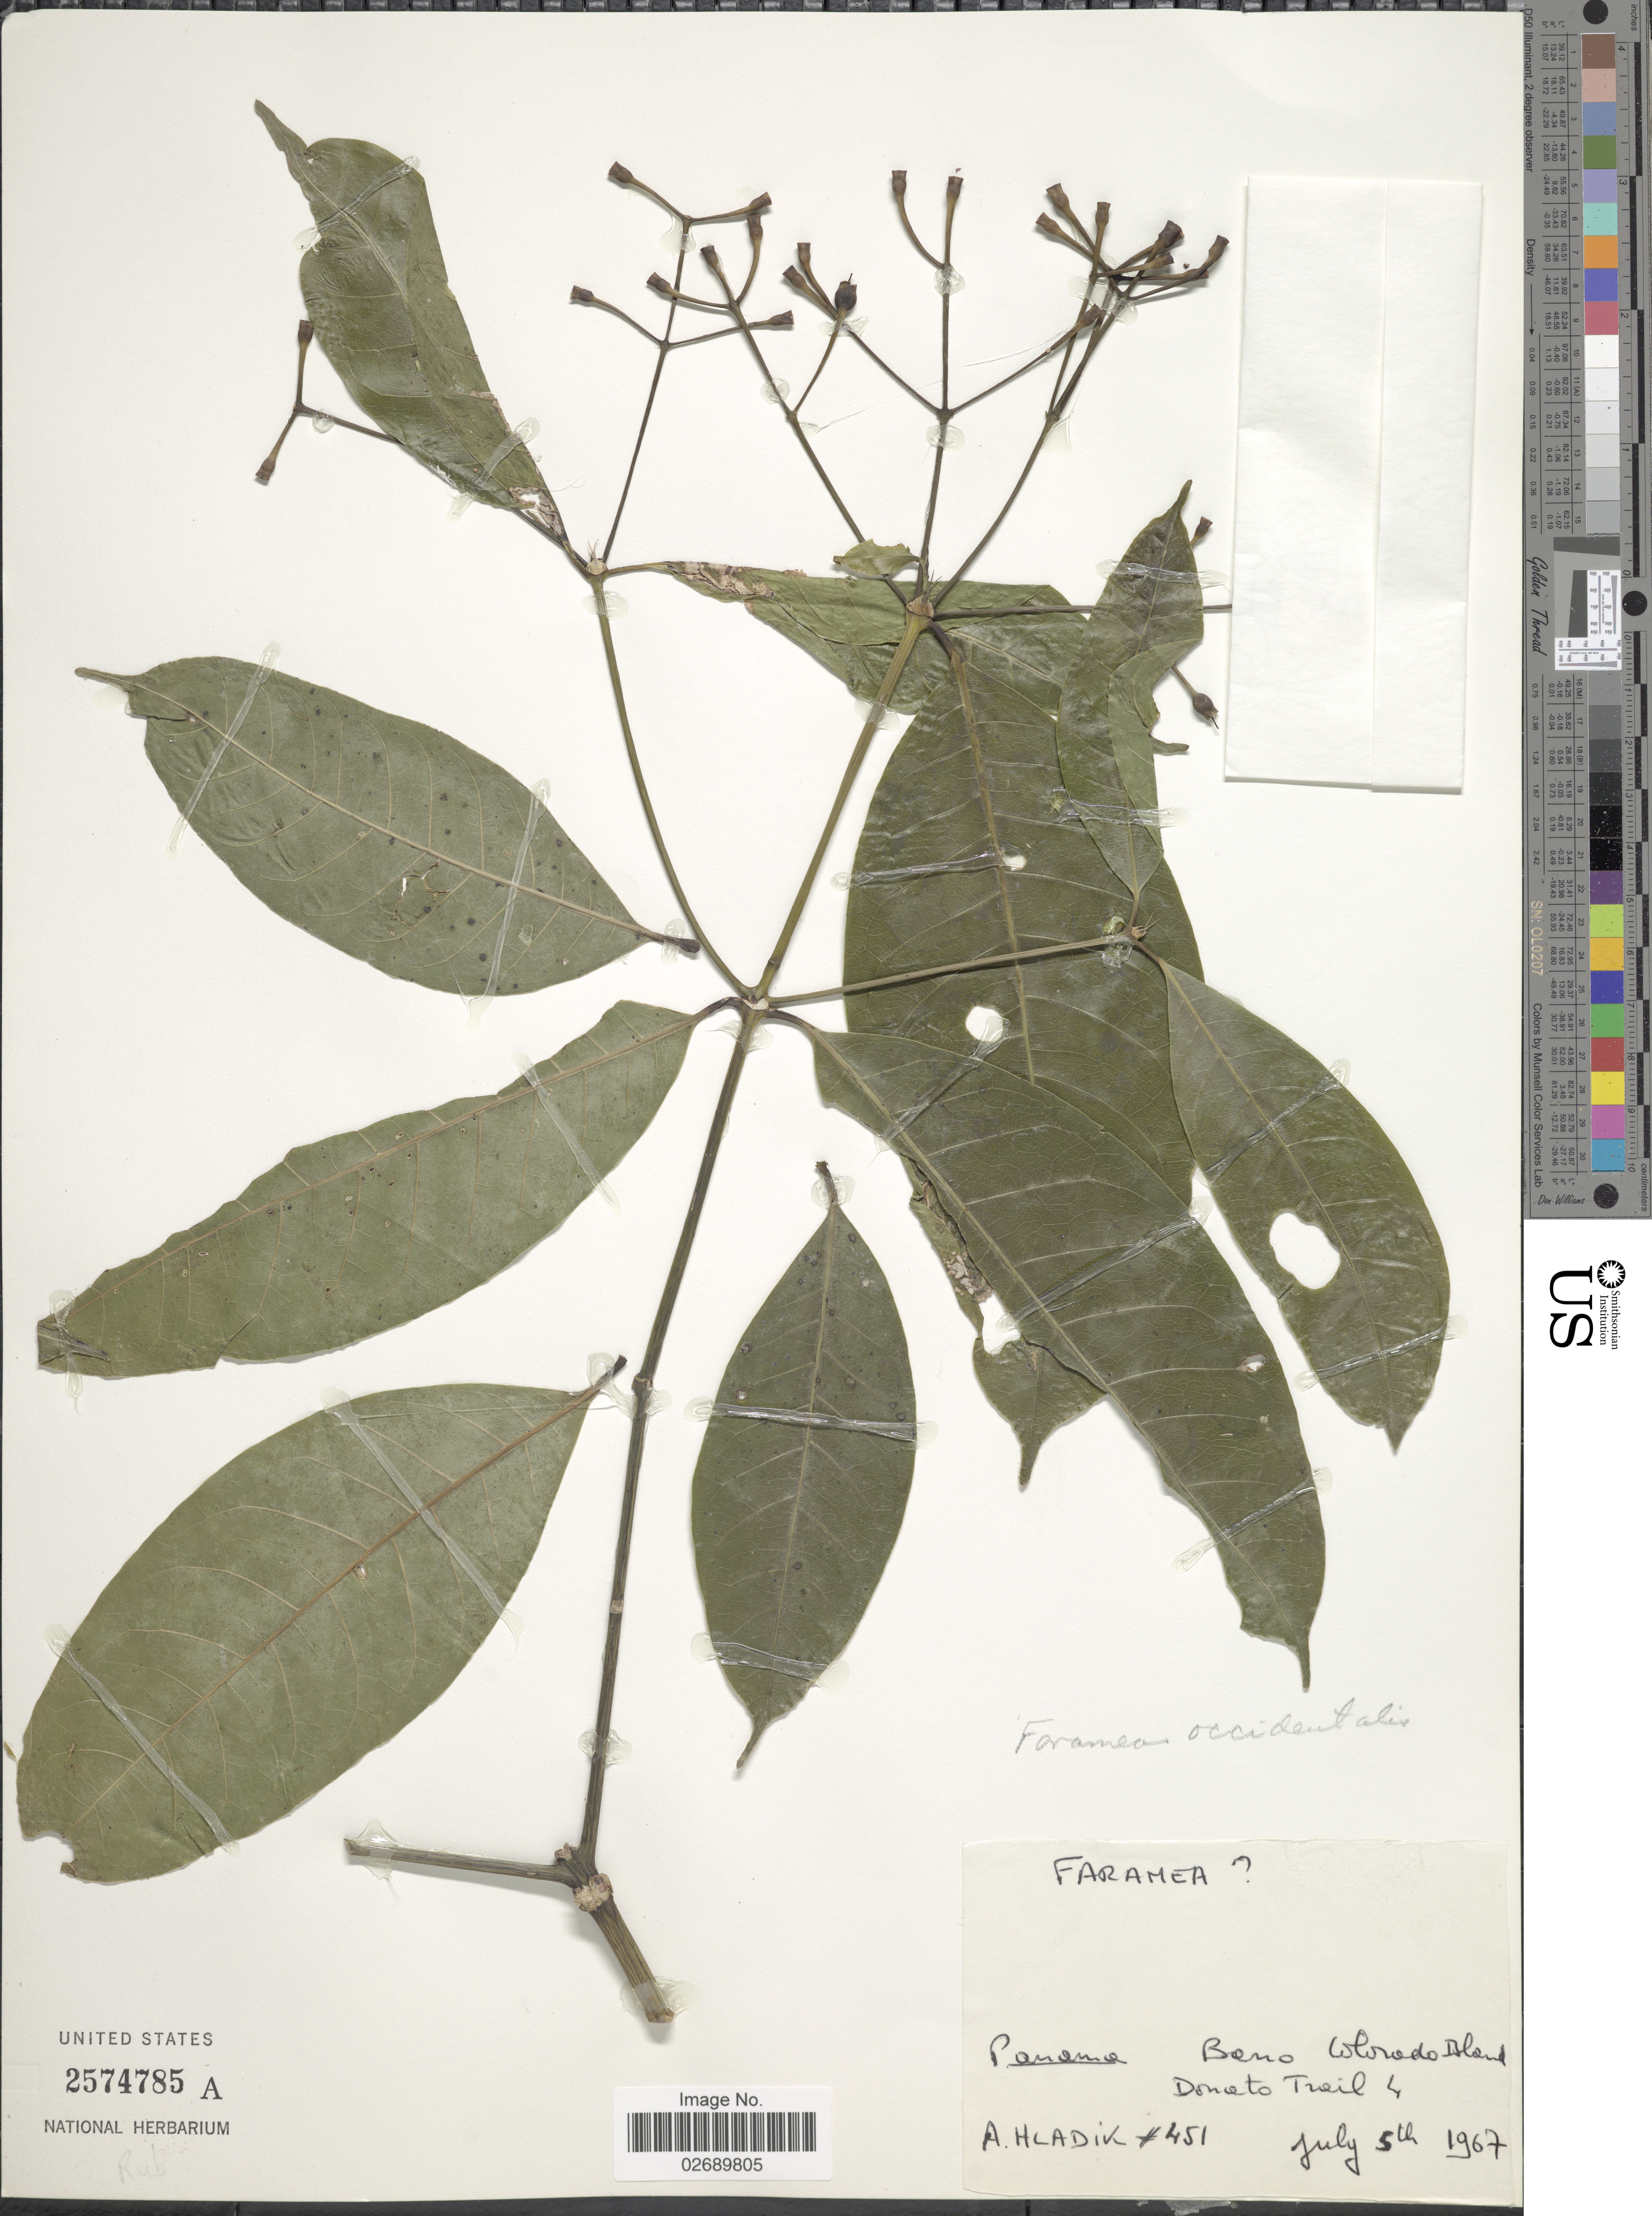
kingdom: Plantae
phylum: Tracheophyta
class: Magnoliopsida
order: Gentianales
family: Rubiaceae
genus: Faramea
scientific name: Faramea occidentalis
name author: (L.) A. Rich.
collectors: A. Hladik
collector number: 451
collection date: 1967-07-05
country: Panama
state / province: Panamá Oeste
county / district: Canal Zone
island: Barro Colorado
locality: Barro Colorado Island, Donato Trail 4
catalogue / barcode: US 2574785A